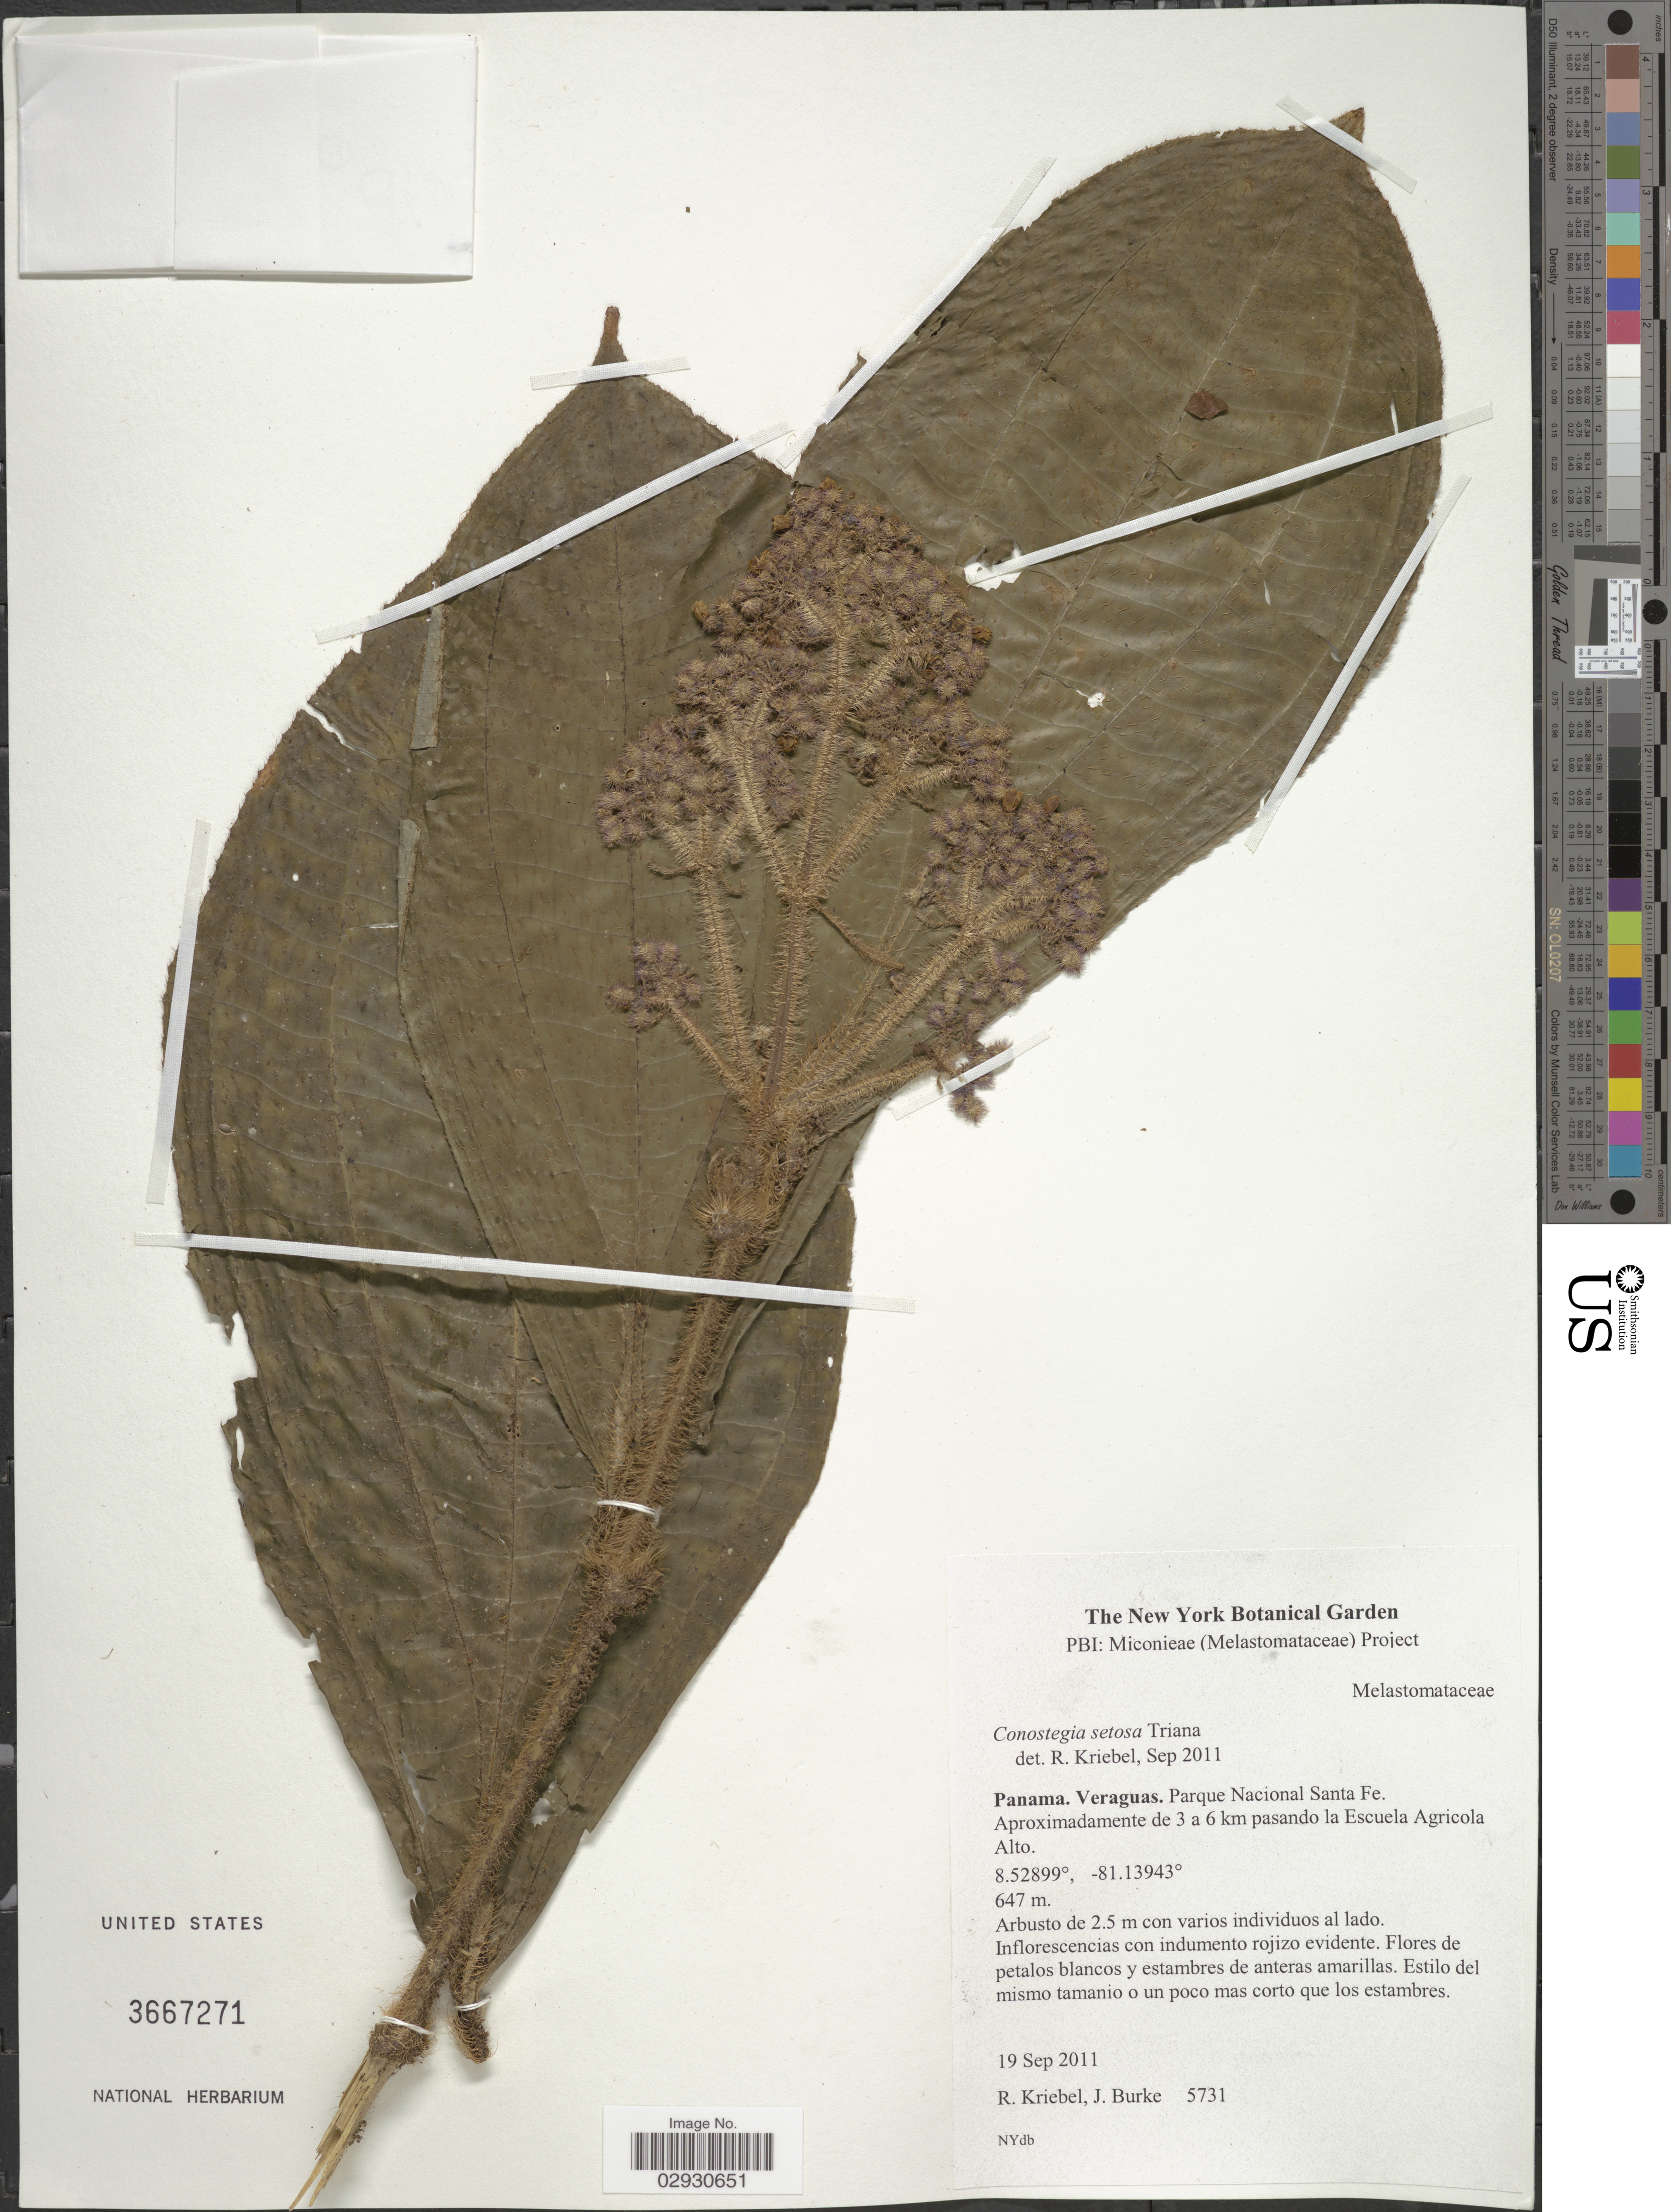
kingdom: Plantae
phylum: Tracheophyta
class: Magnoliopsida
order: Myrtales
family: Melastomataceae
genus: Conostegia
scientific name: Conostegia setosa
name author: Triana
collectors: R. Kriebel & J. Burke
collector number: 5731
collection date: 2011-09-19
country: Panama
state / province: Veraguas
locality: Parque Nacional Santa Fe, Aproximadamente de 3 a 6 km pasando la Escuela Agricola.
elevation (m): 647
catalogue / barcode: US 3667271